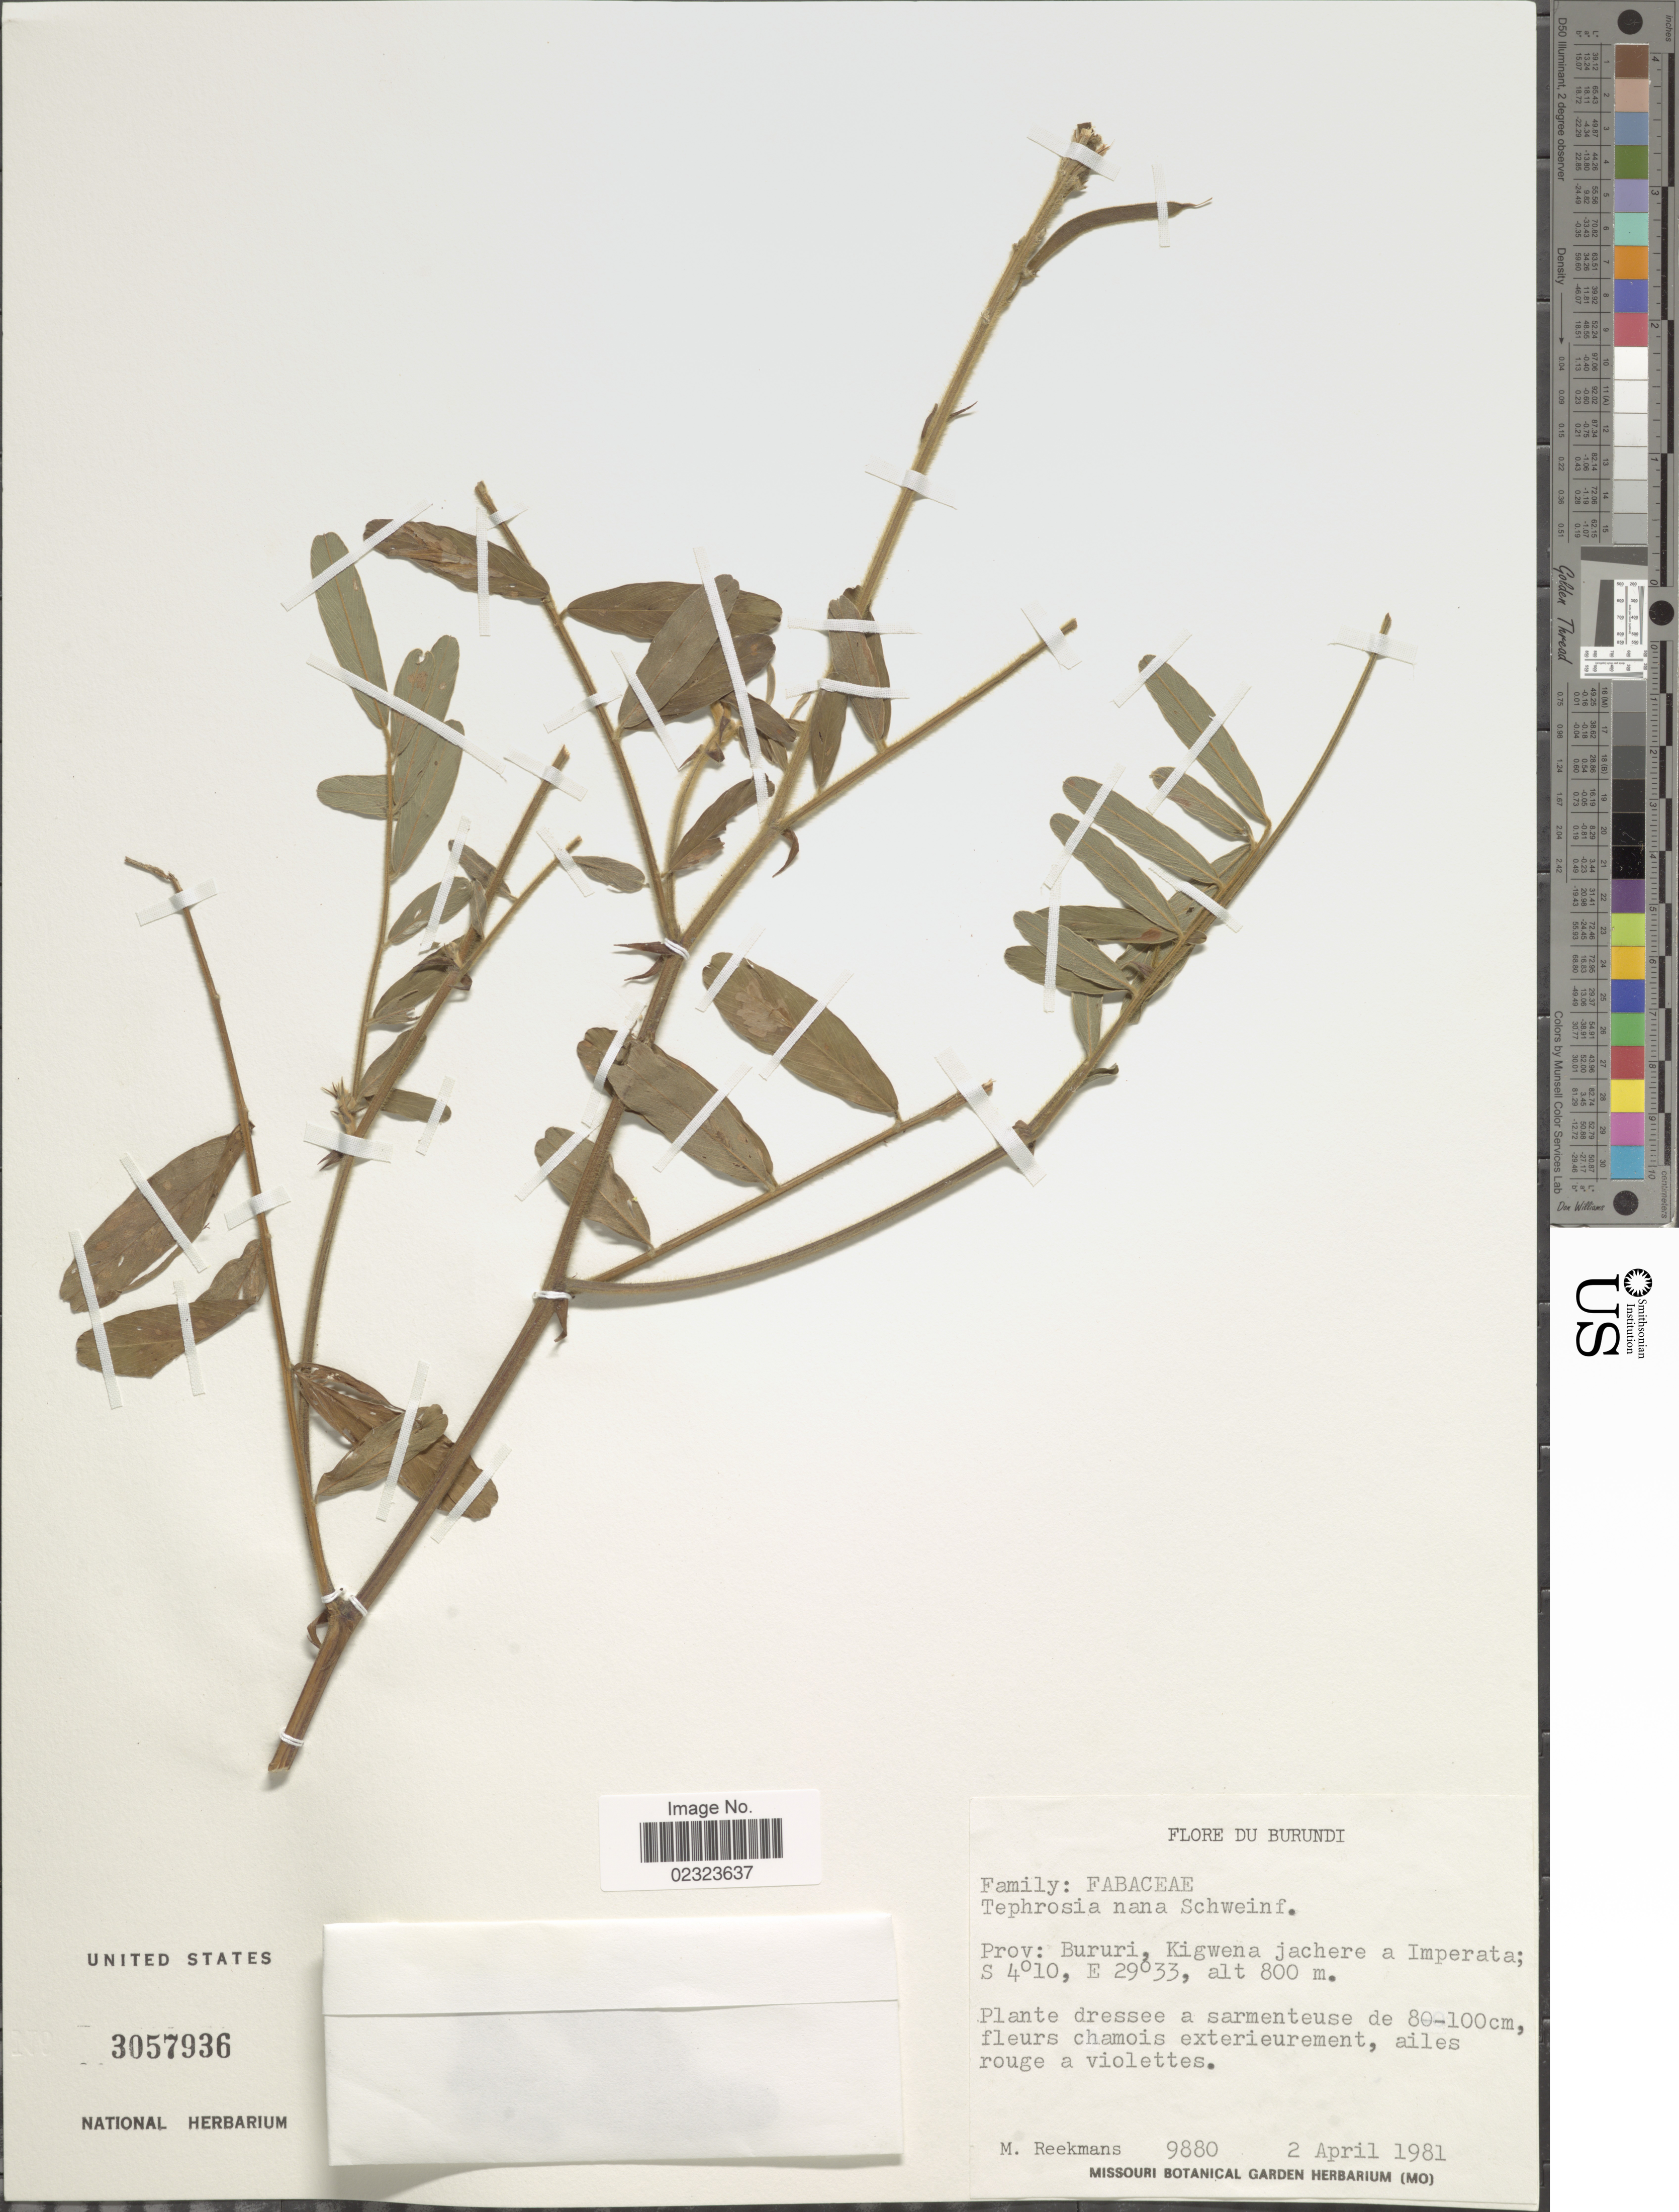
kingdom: Plantae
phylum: Tracheophyta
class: Magnoliopsida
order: Fabales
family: Fabaceae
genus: Tephrosia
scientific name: Tephrosia nana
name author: Kotschy ex Schweinf.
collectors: M. Reekmans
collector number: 9880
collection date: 1981-04-02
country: Burundi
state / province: Bururi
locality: Kigwena jachere a Imperata.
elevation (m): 800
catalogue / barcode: US 3057936